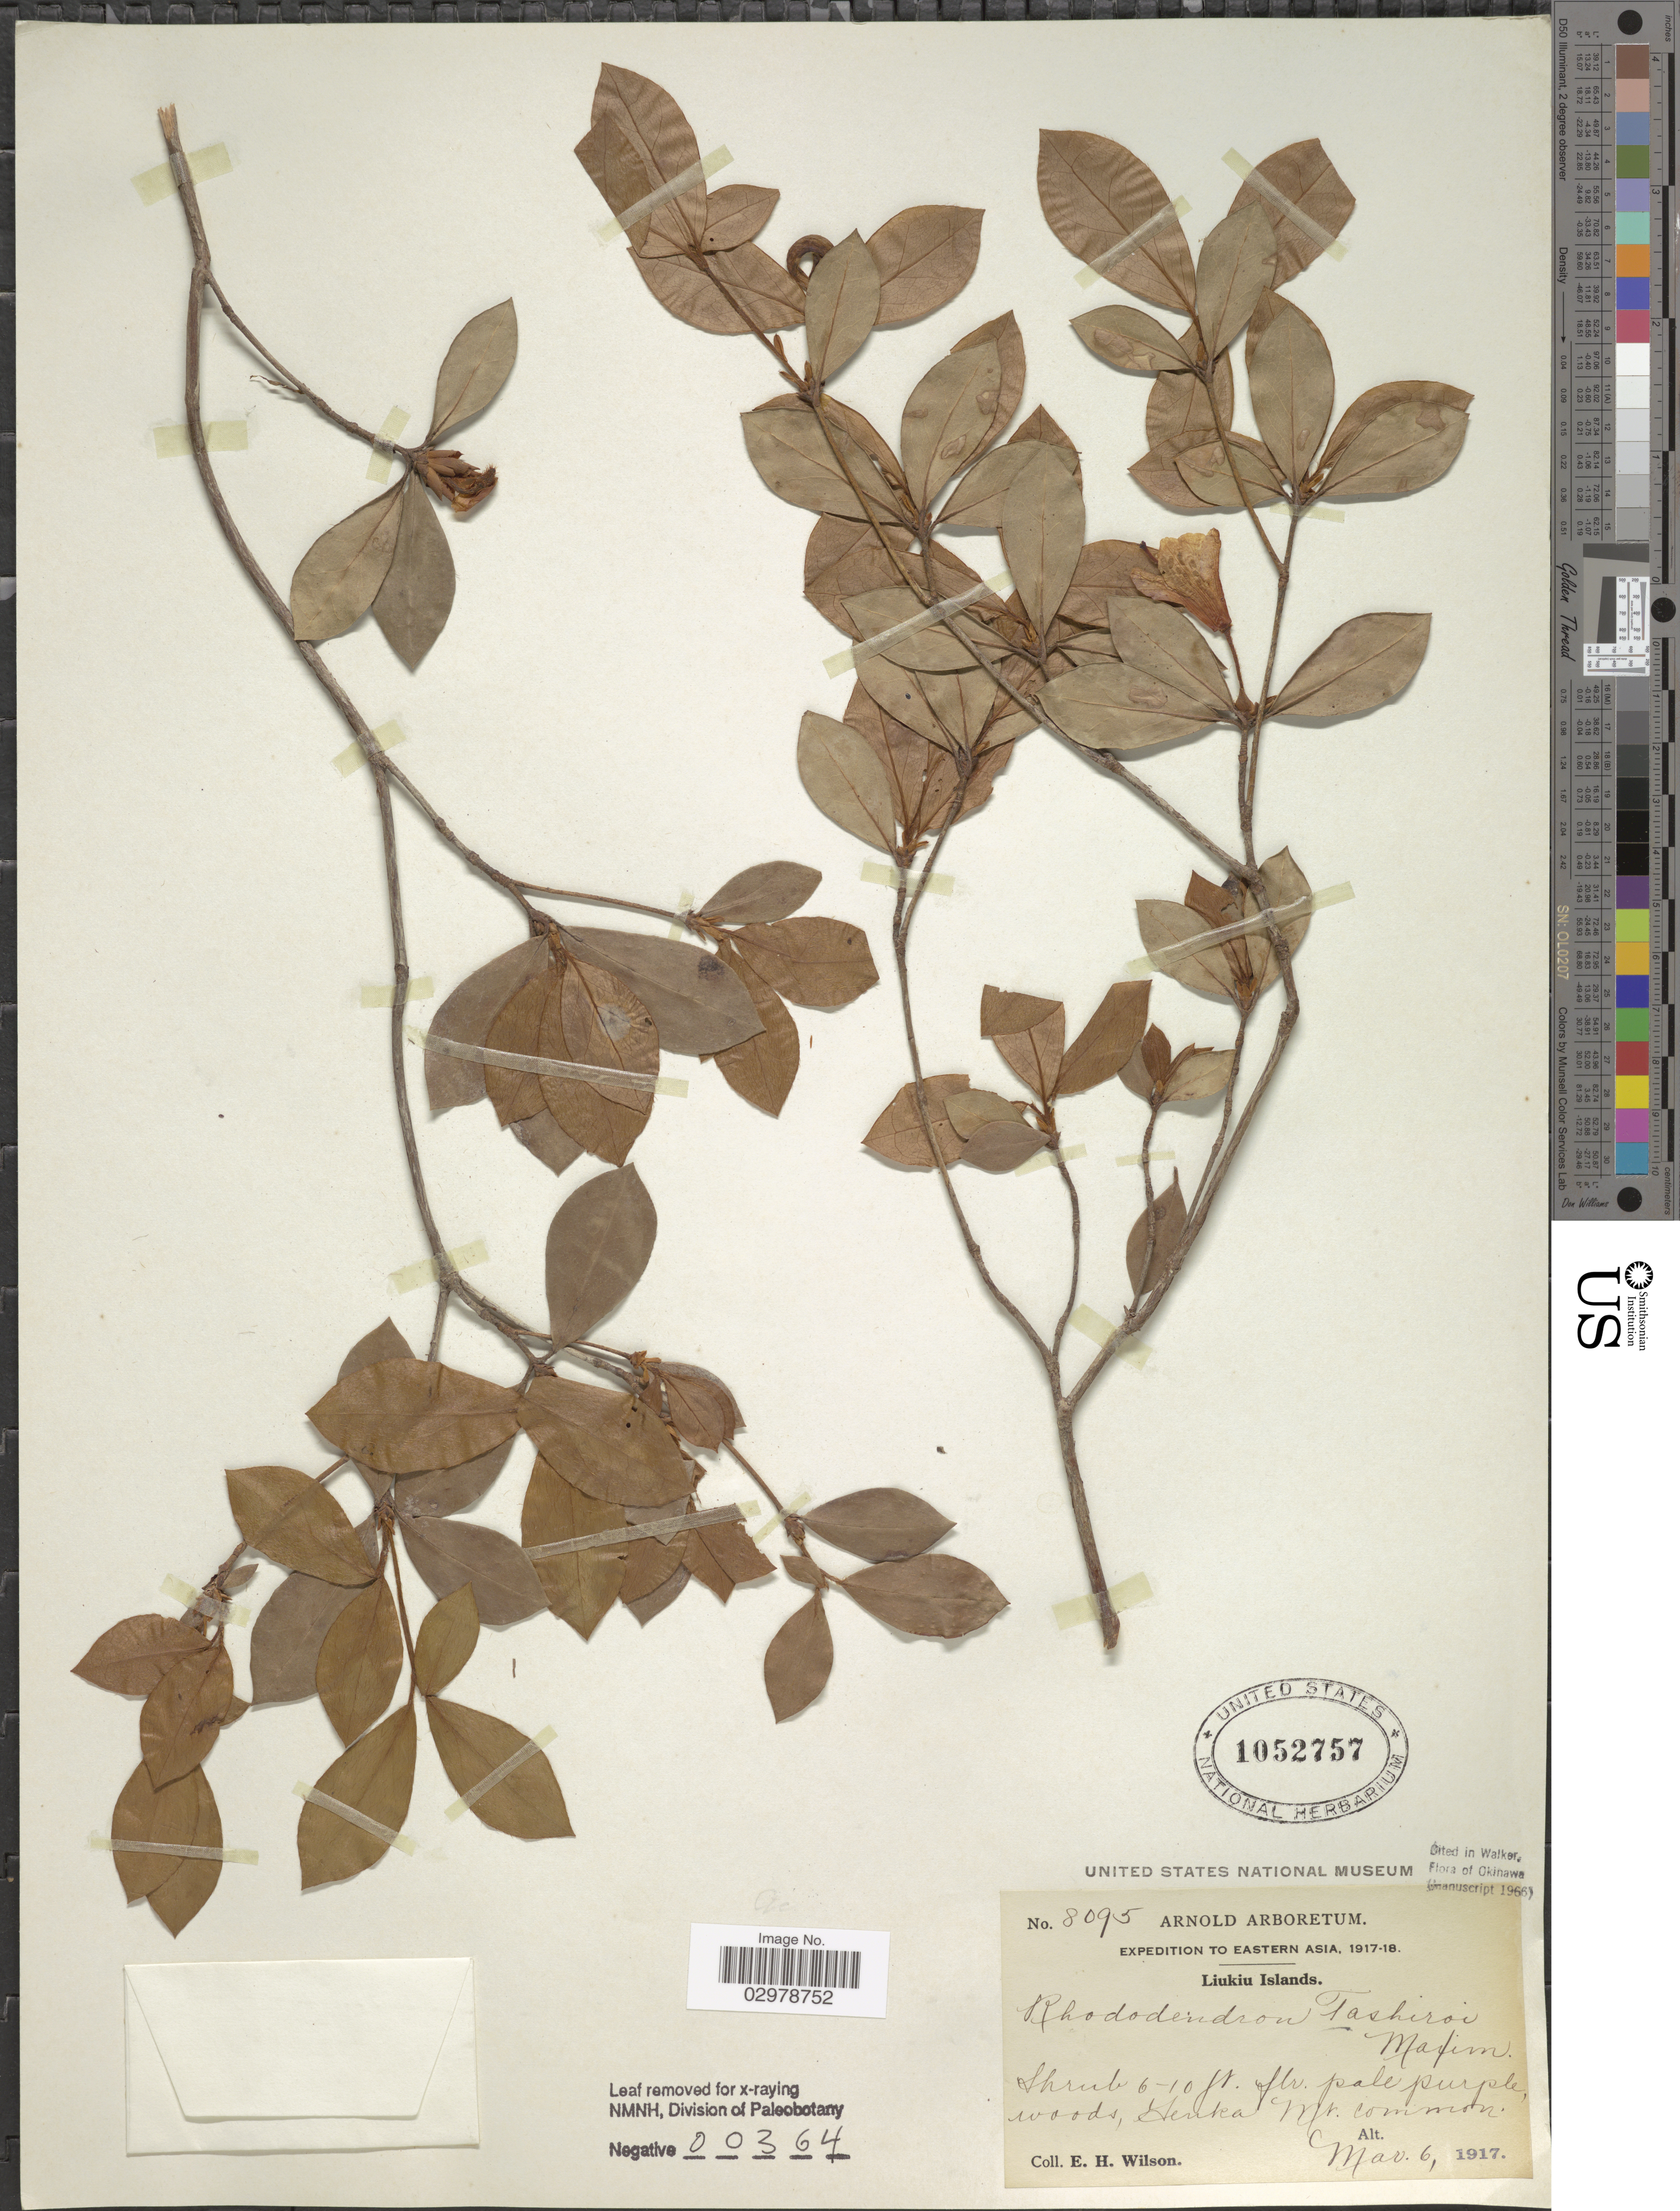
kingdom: Plantae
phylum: Tracheophyta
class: Magnoliopsida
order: Ericales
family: Ericaceae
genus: Rhododendron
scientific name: Rhododendron tashiroi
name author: Maxim.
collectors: E. Wilson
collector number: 8095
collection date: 1917-03-06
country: Japan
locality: Eastern Asia. Liukiu Islands. Genku Mt.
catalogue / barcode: US 1052757